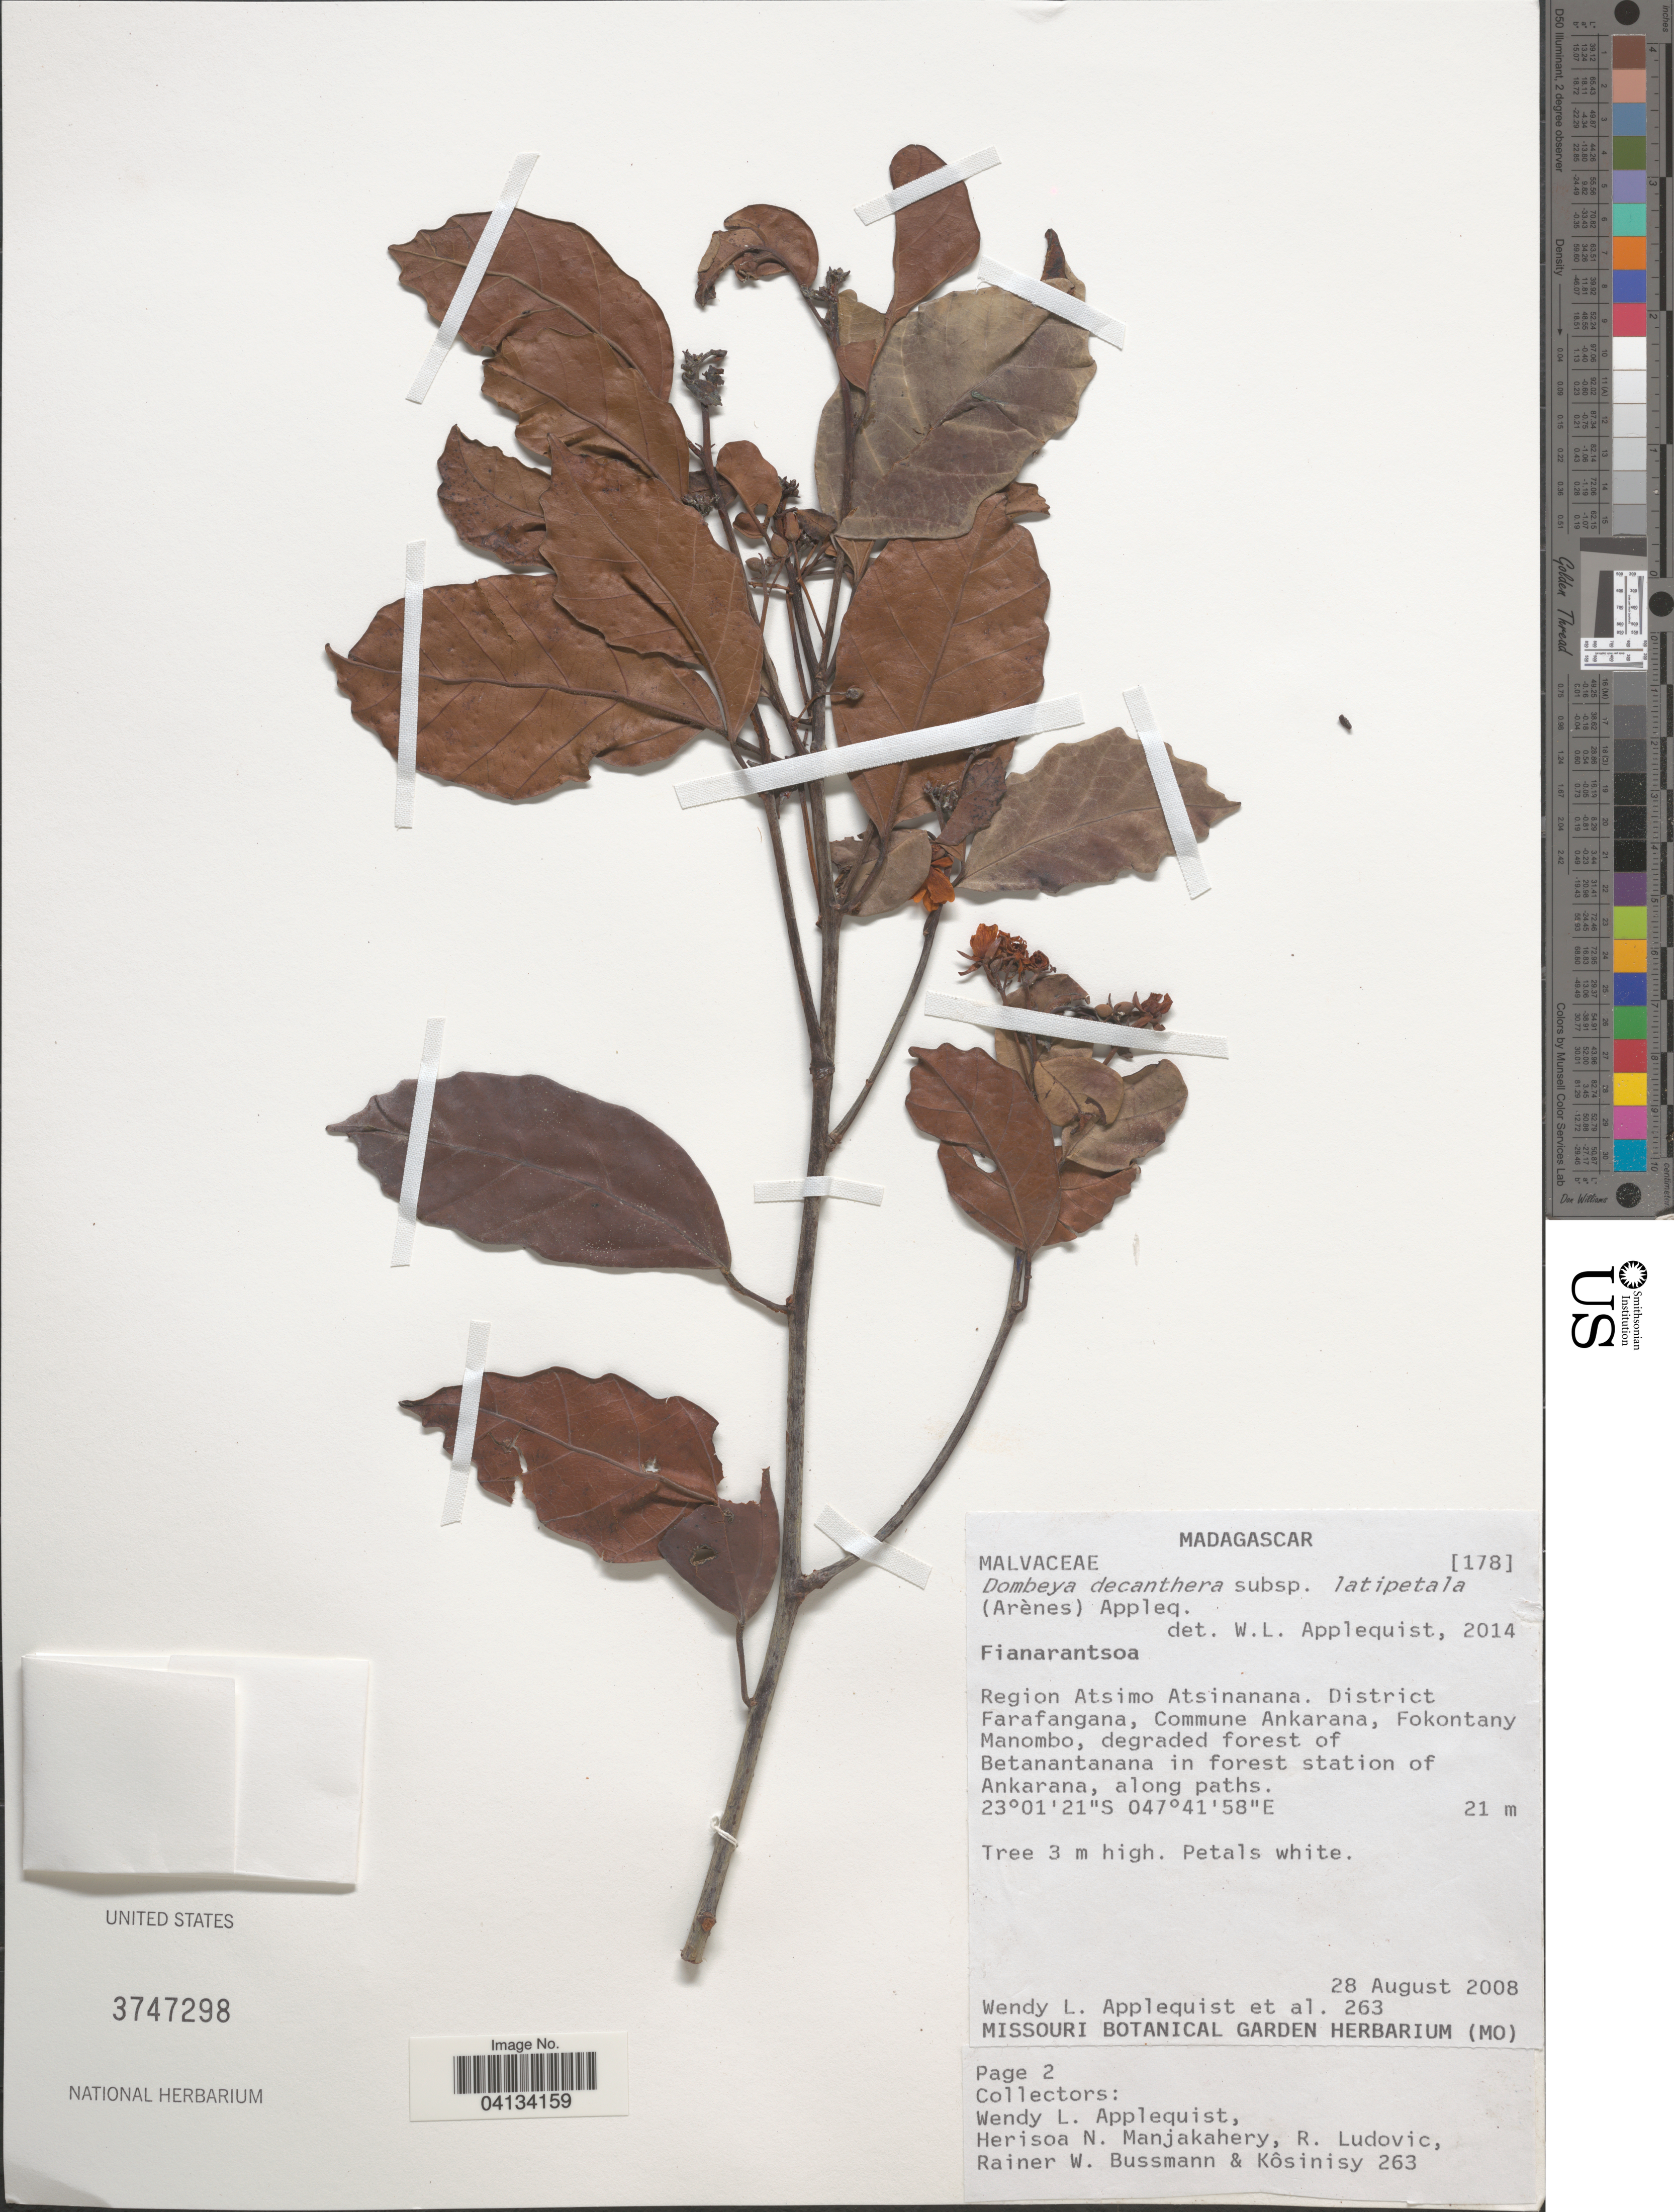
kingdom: Plantae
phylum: Tracheophyta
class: Magnoliopsida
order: Malvales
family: Malvaceae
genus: Dombeya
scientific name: Dombeya decanthera subsp. latipetala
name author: (Arènes) Appleq.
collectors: W. Applequist, H. N. Manjakahery, R. Ludovic, R. W. Bussmann & Kôsinisy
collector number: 263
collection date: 2008-08-28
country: Madagascar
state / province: Atsimo-Atsinanana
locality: Region Atsimo Atsinanana. District Farafanga, Commune Ankarana, Fokontany Manombo, degraded forest of Betanantanana in forest station of Ankarana, along paths.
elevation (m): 21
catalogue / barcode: US 3747298